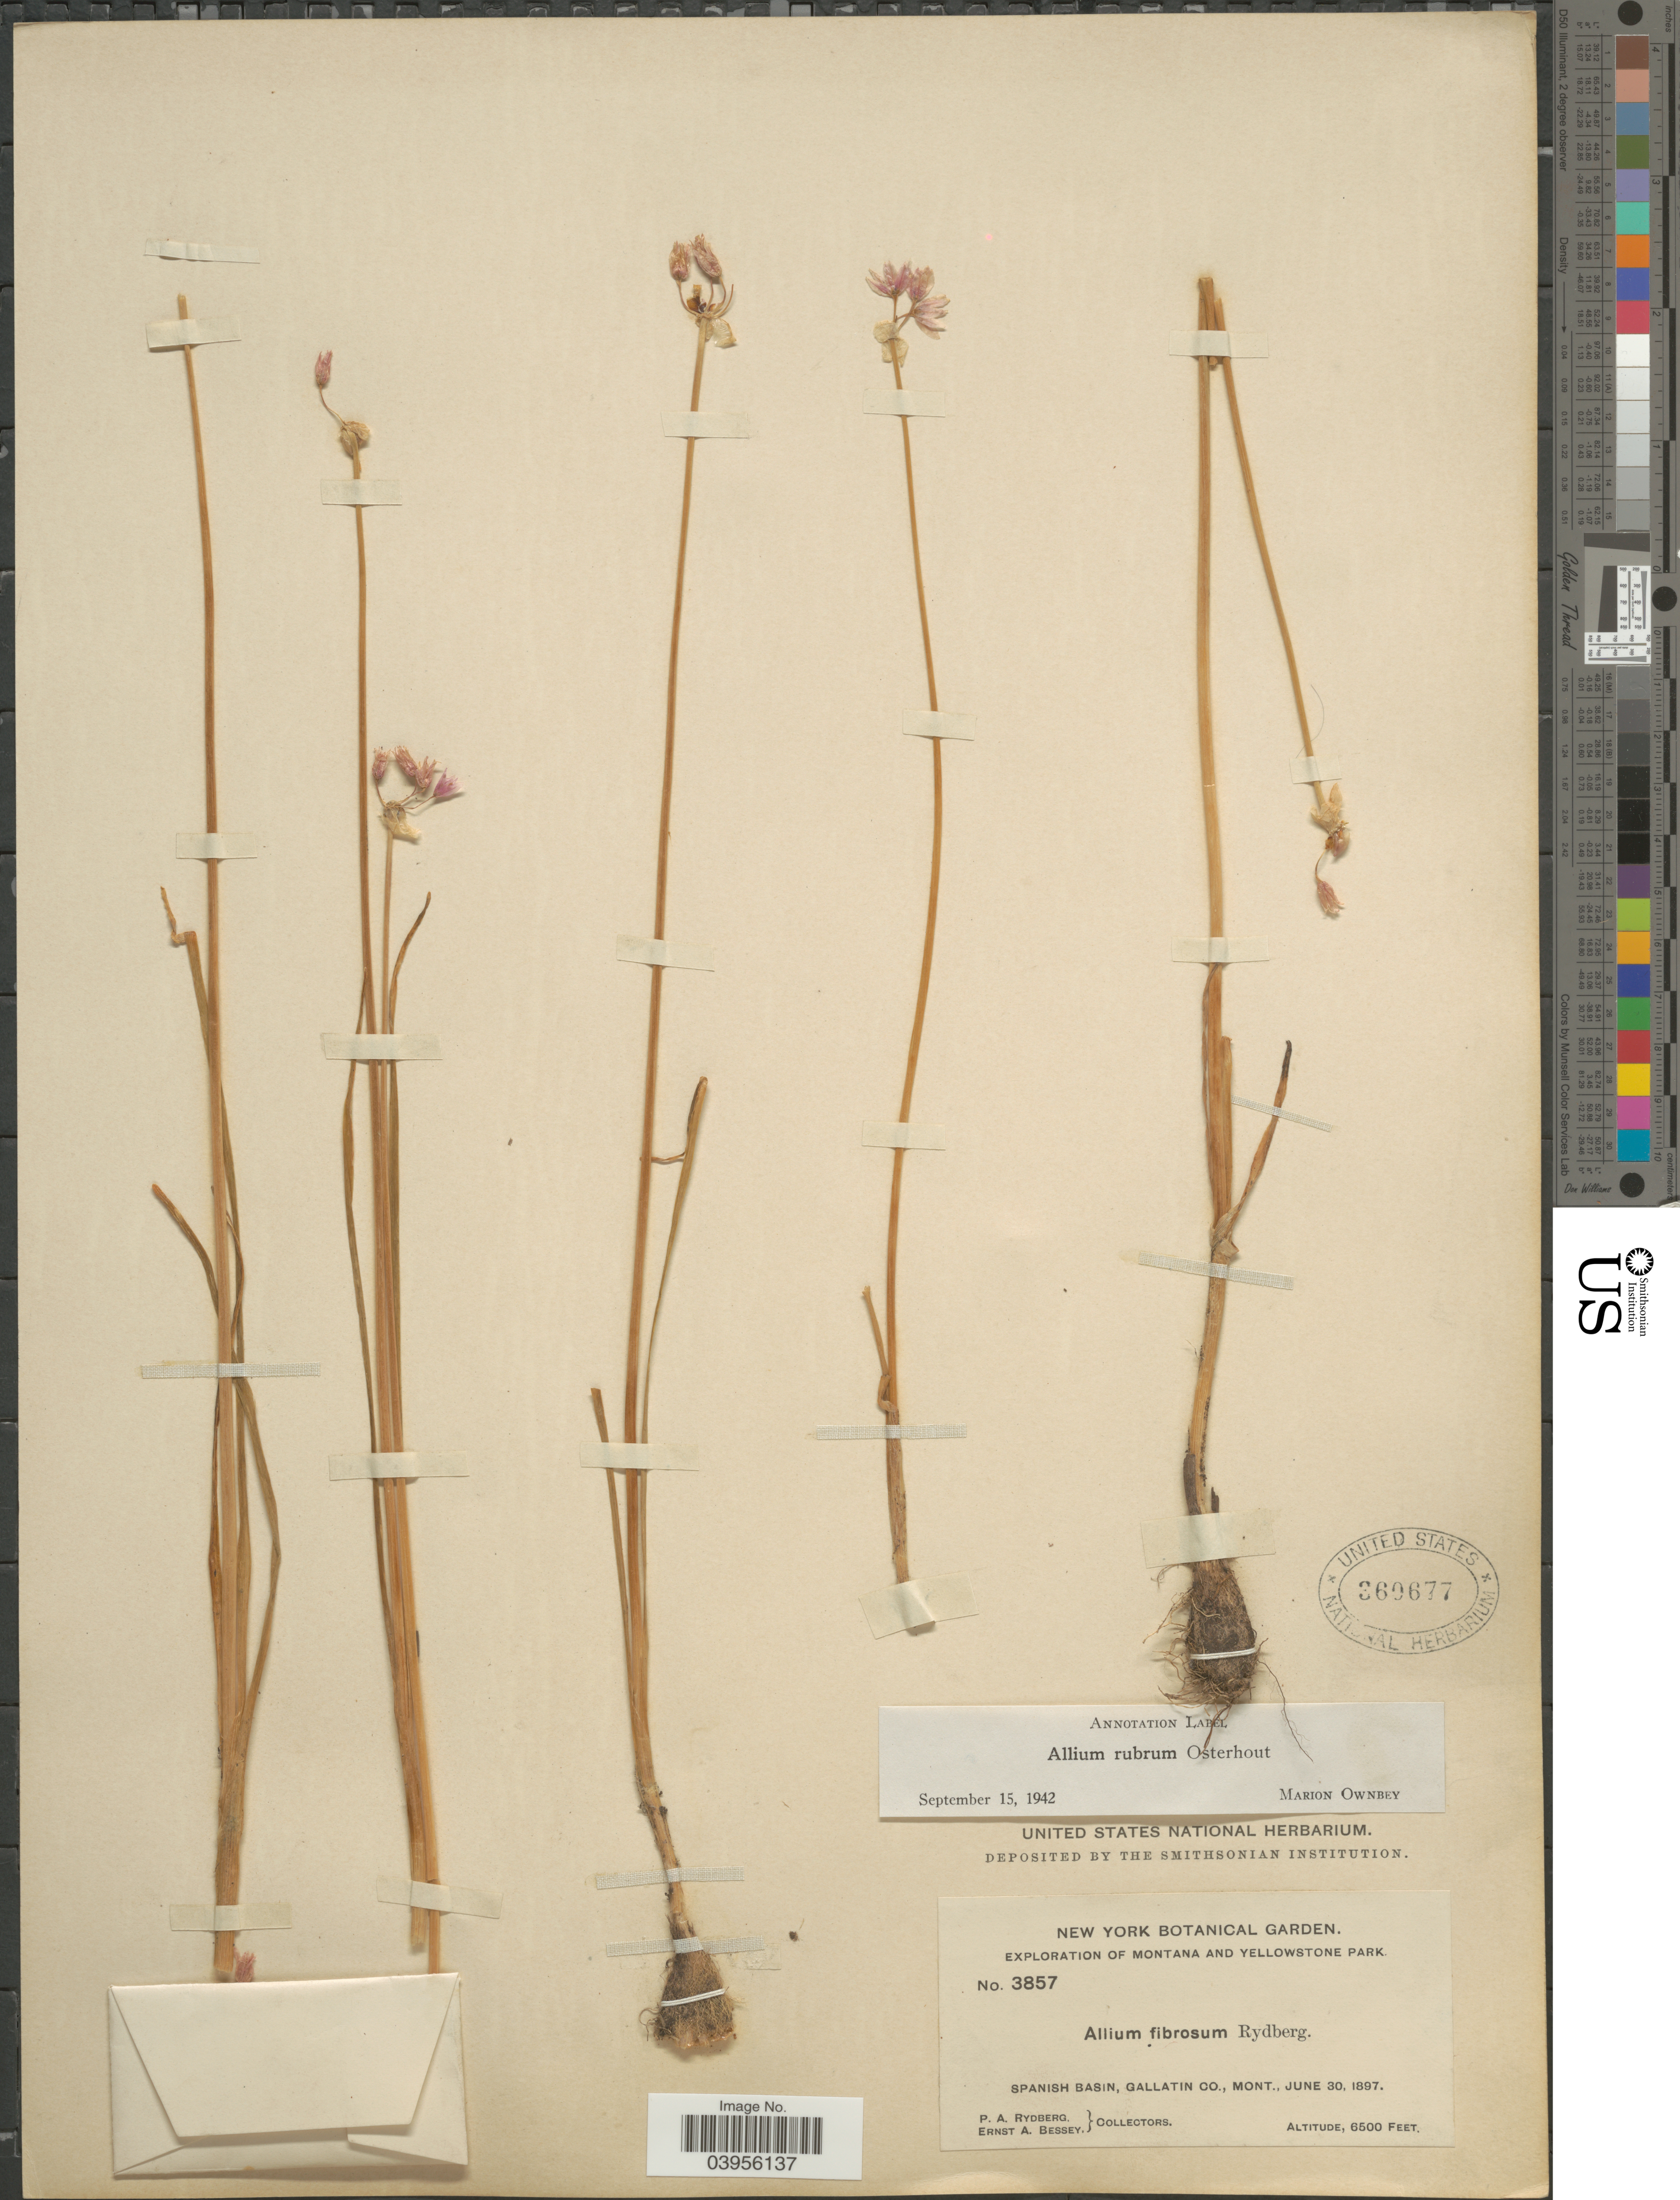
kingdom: Plantae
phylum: Tracheophyta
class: Liliopsida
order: Asparagales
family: Amaryllidaceae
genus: Allium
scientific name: Allium geyeri var. tenerum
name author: M.E. Jones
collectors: P. A. Rydberg & E. A. Bessey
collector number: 3857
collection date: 1897-06-30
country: United States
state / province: Montana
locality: Montana and Yellowstone National Park. Spanish Basin, Gallatin Co.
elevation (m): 1981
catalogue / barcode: US 360677